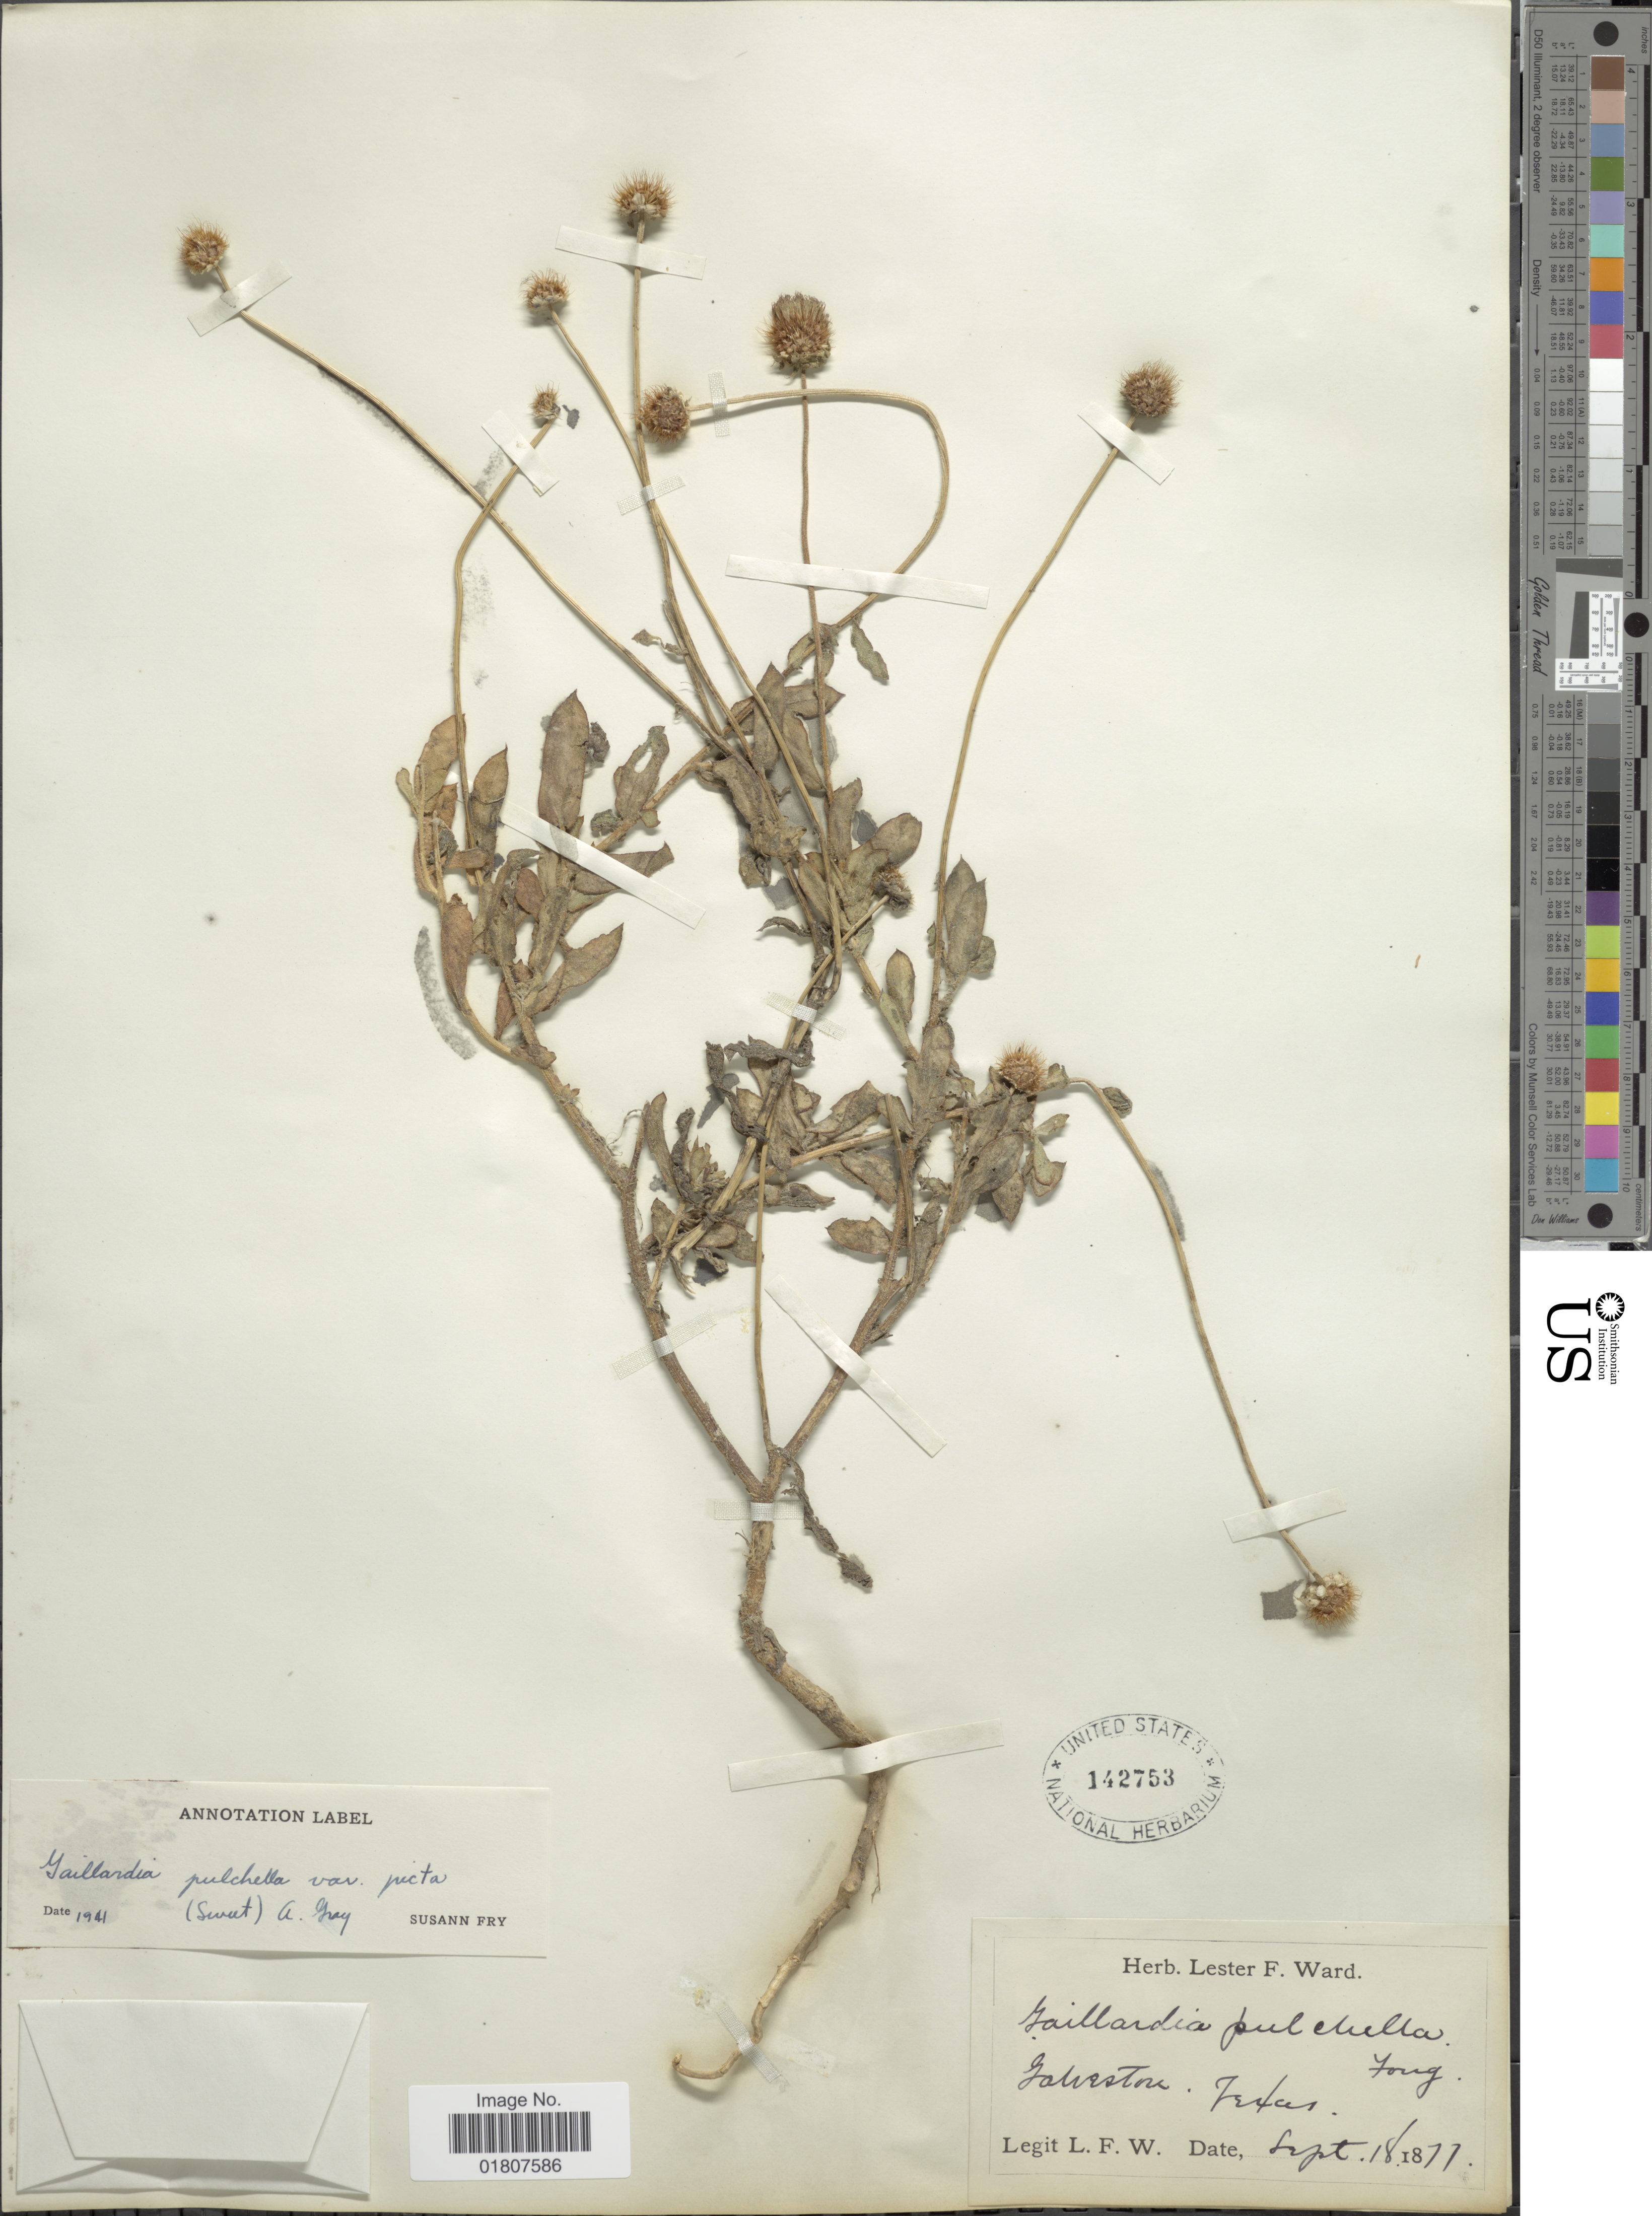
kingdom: Plantae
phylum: Tracheophyta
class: Magnoliopsida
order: Asterales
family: Asteraceae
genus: Gaillardia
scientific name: Gaillardia pulchella var. picta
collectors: L. F. Ward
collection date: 1877-09-18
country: United States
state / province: Texas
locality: Galveston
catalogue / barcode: US 142753